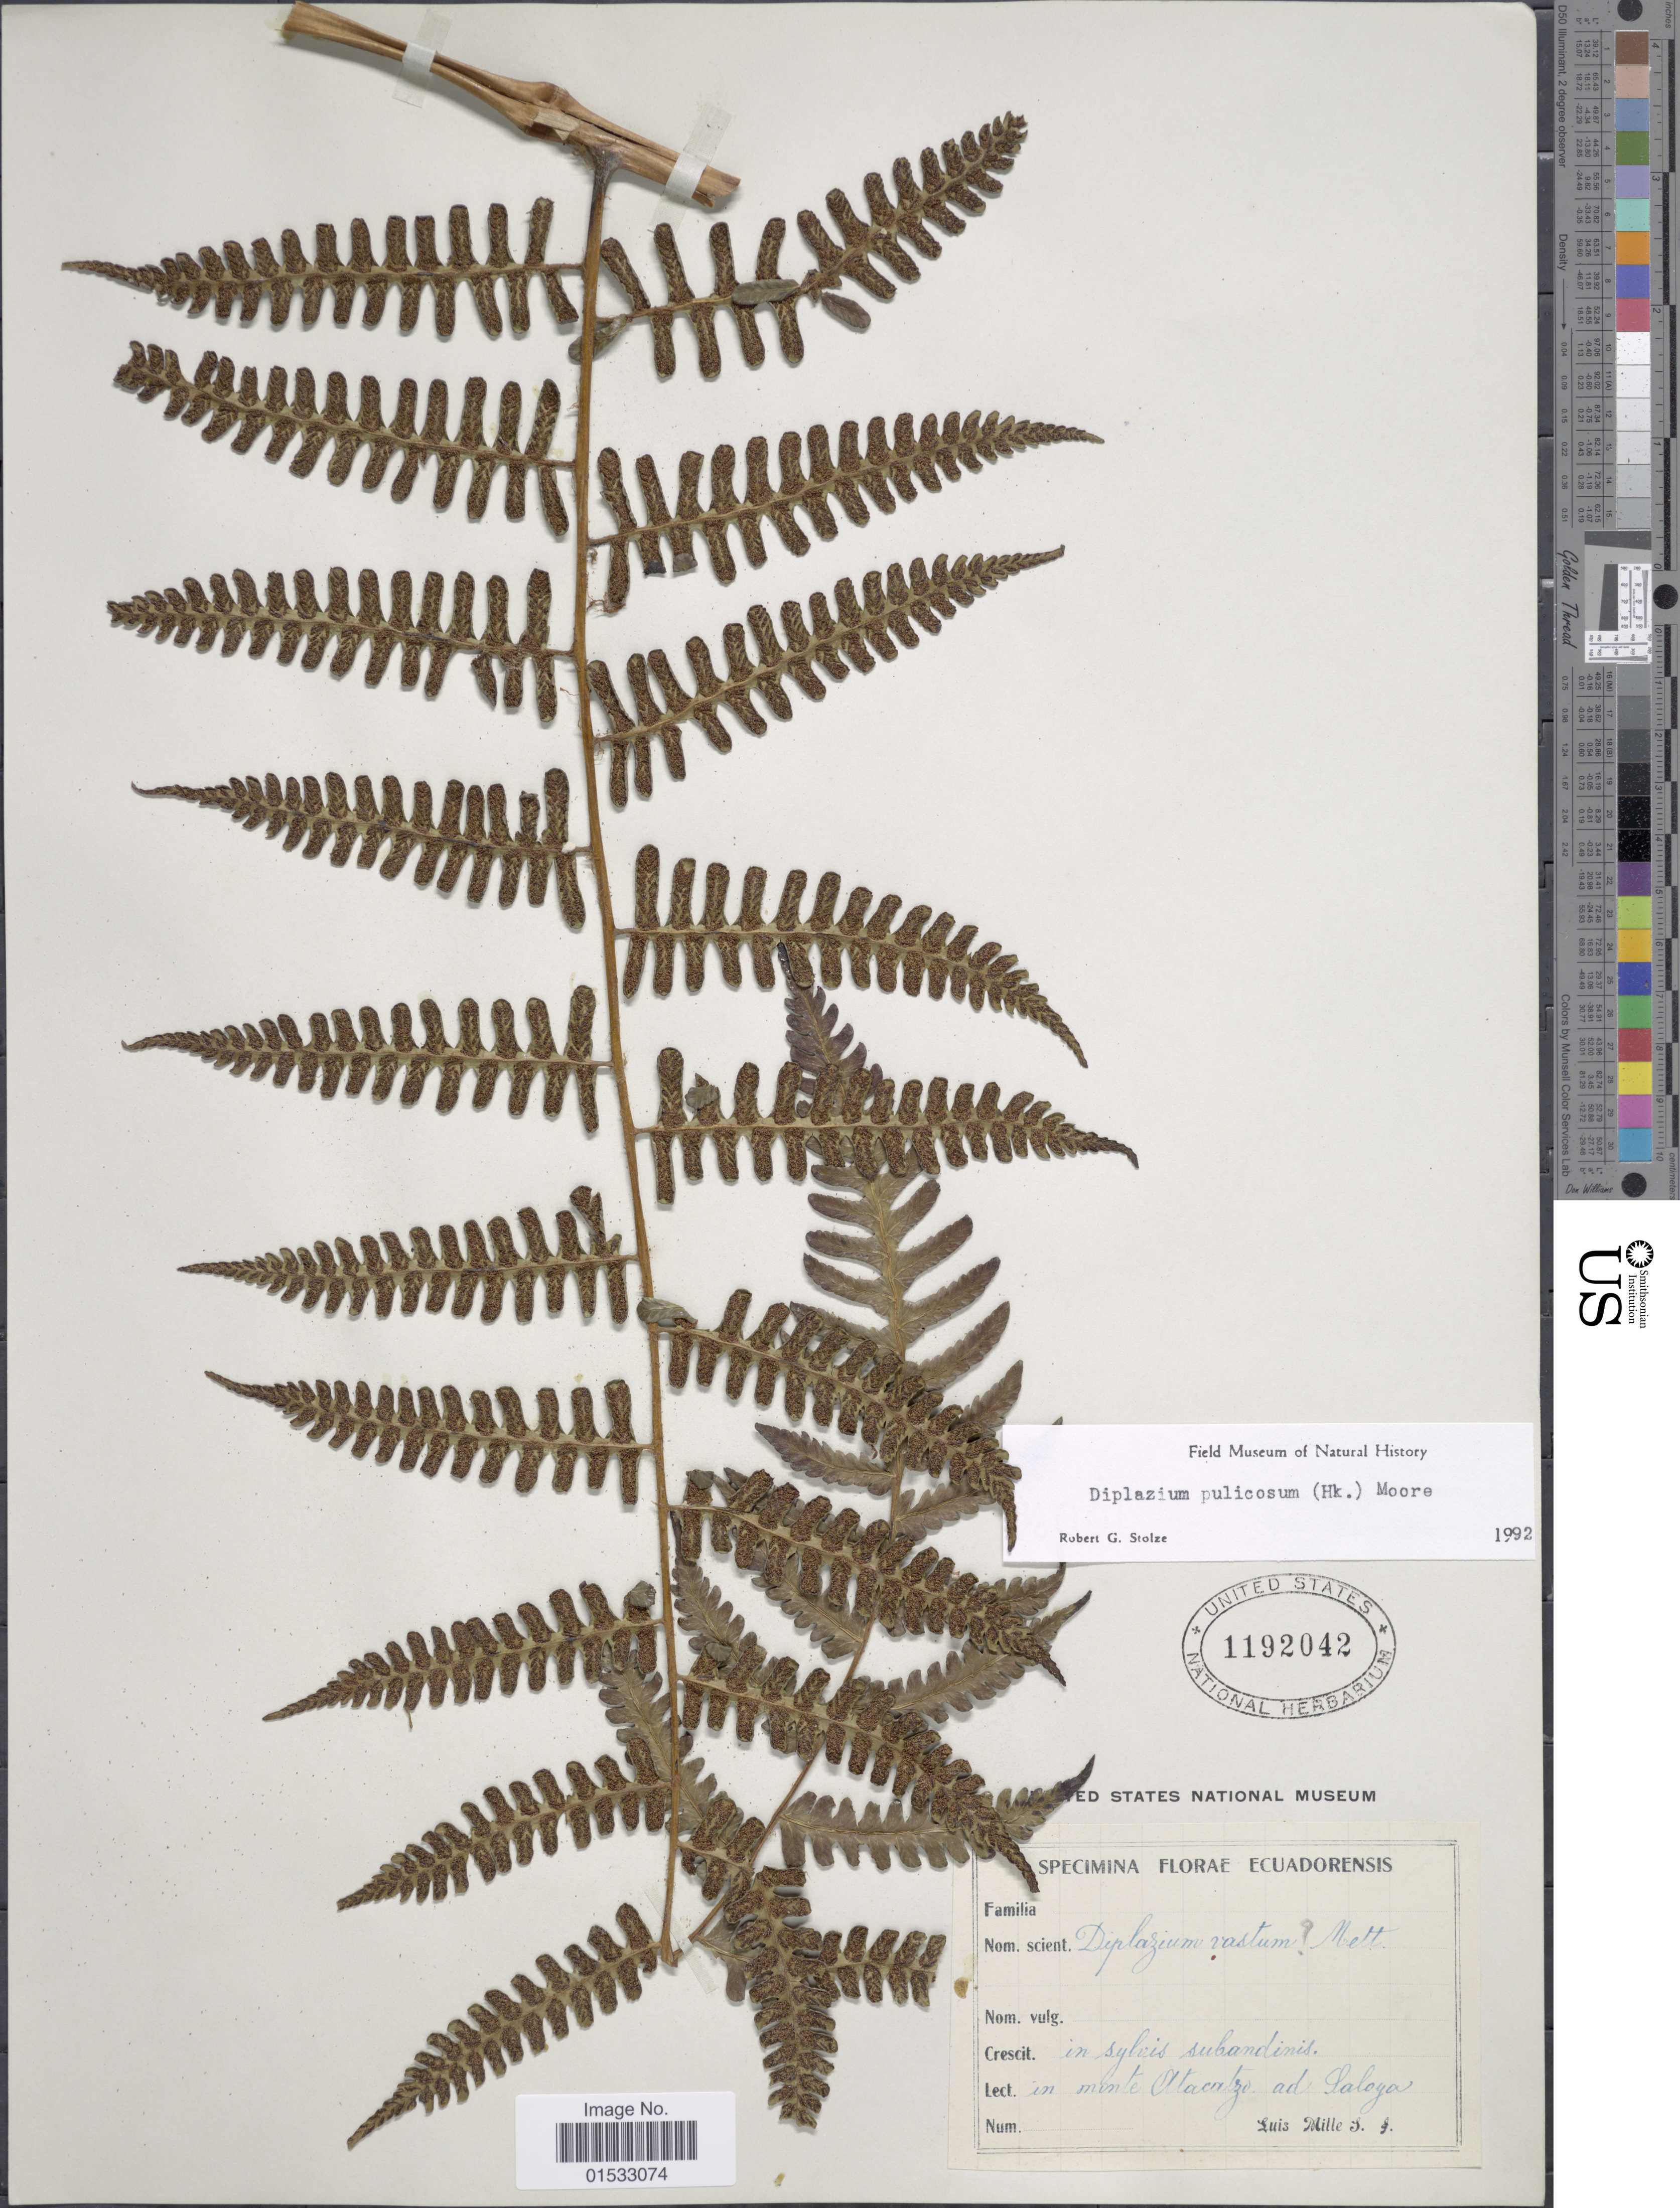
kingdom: Plantae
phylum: Tracheophyta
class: Polypodiopsida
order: Polypodiales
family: Athyriaceae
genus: Diplazium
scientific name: Diplazium pulicosum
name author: (Hook.) T. Moore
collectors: L. Mille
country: Ecuador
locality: In monte Atacazo ad Laloya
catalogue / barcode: US 1192042